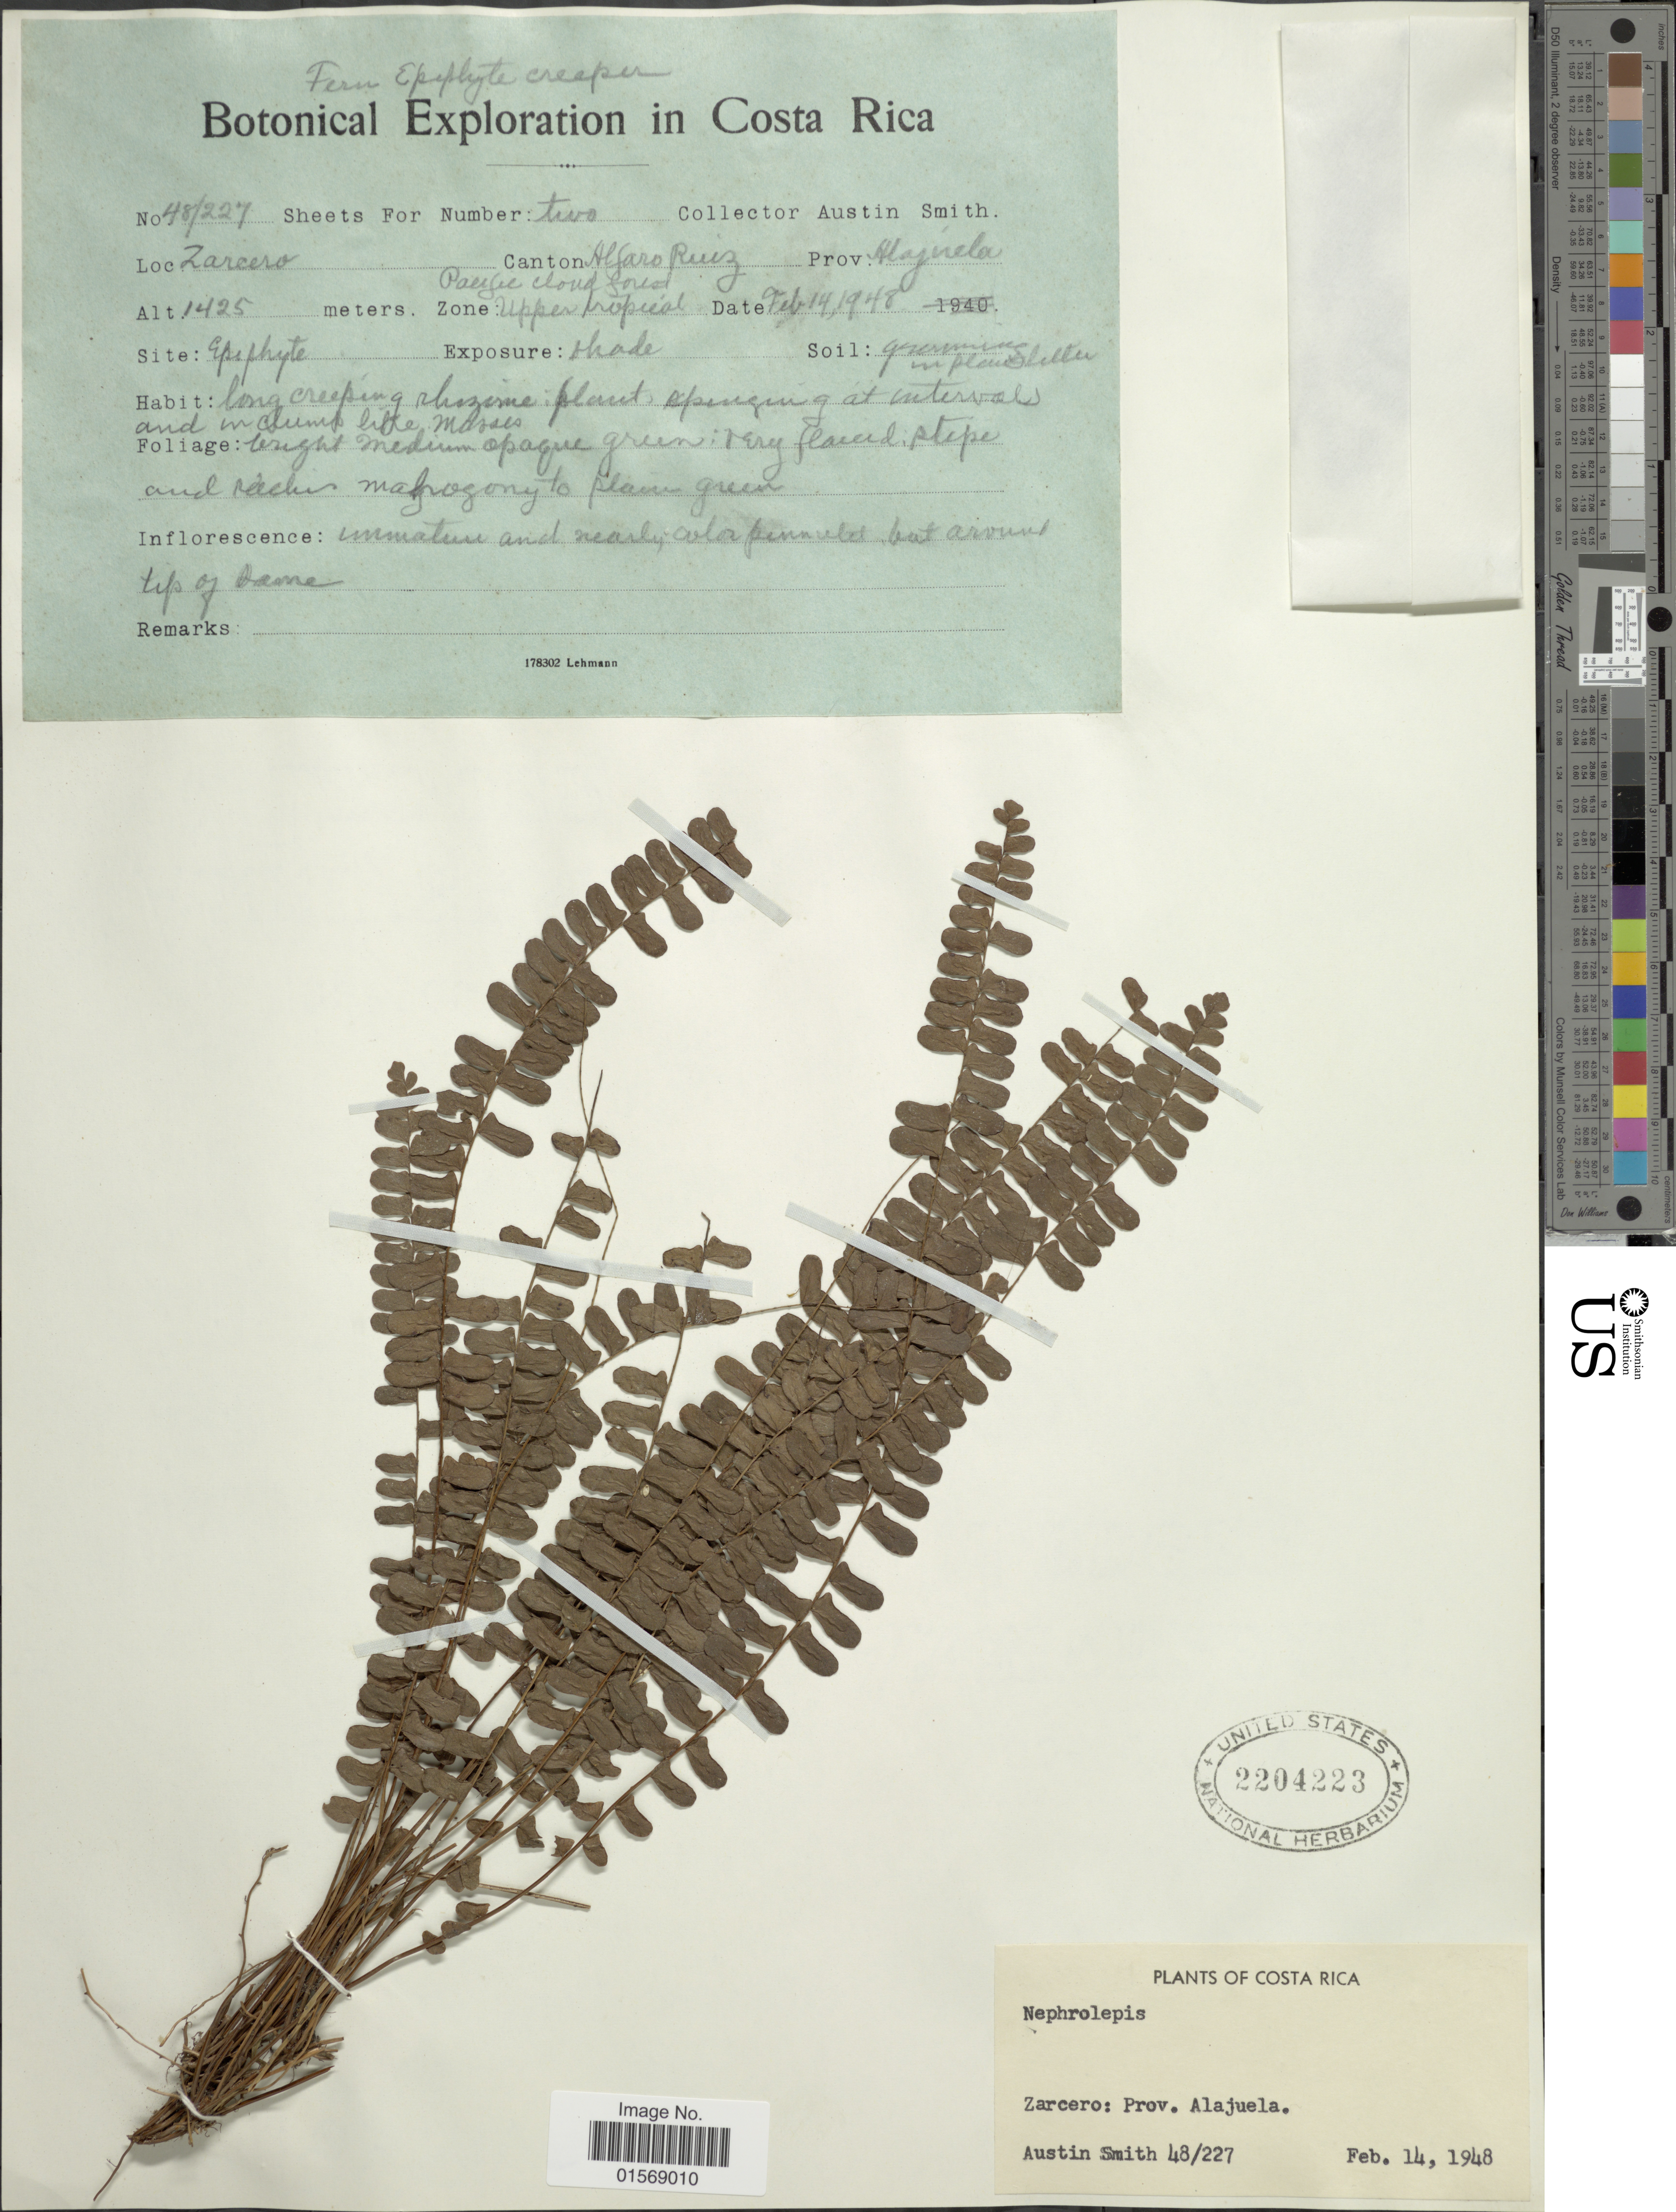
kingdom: Plantae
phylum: Tracheophyta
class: Polypodiopsida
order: Polypodiales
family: Nephrolepidaceae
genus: Nephrolepis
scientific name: Nephrolepis pectinata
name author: (Willd.) Schott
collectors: Aust P. Smith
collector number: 48/227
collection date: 1948-02-14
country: Costa Rica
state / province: Alajuela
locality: Zarcero: Prov. : Alajuela. Canton: Alfaro Ruiz, Pacific cloud forest. Zone: Upper tropical.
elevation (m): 1425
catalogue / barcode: US 2204223